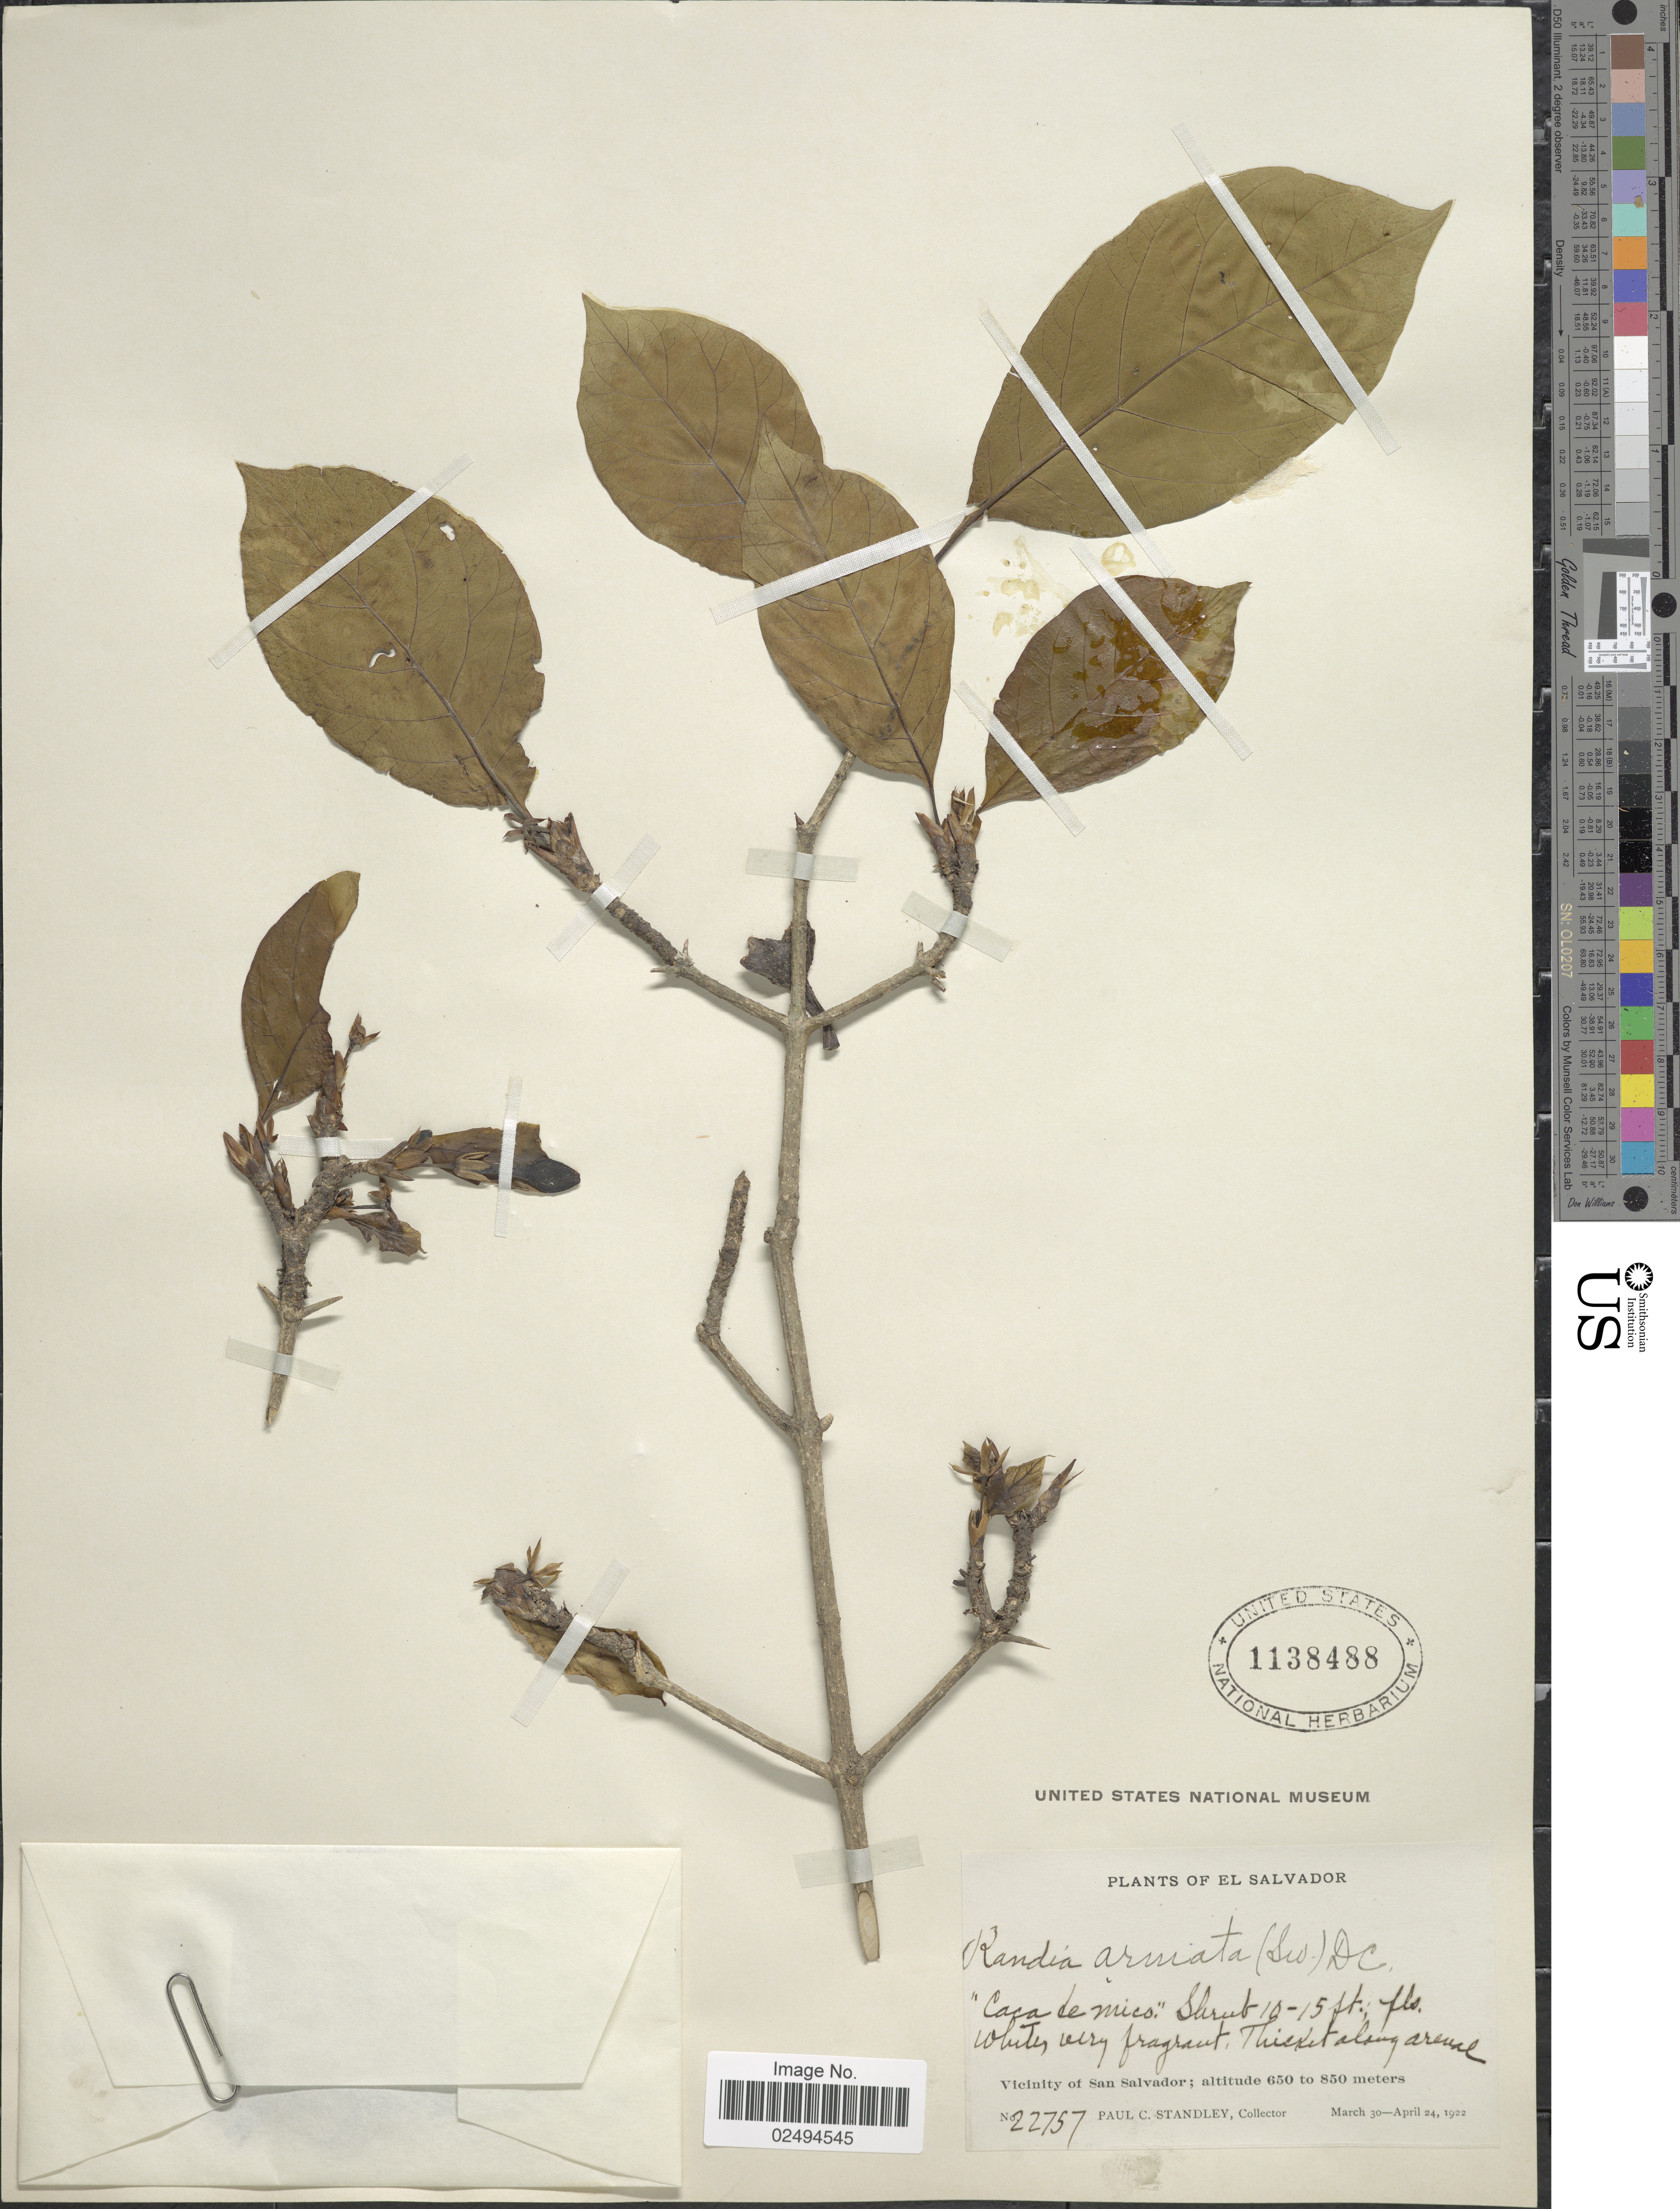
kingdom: Plantae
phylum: Tracheophyta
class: Magnoliopsida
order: Gentianales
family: Rubiaceae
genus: Randia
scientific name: Randia armata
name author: (Sw.) DC.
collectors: P. C. Standley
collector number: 22757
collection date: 1922-03-30/1922-04-24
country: El Salvador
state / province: San Salvador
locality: Vicinity of San Salvador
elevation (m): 650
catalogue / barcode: US 1138488